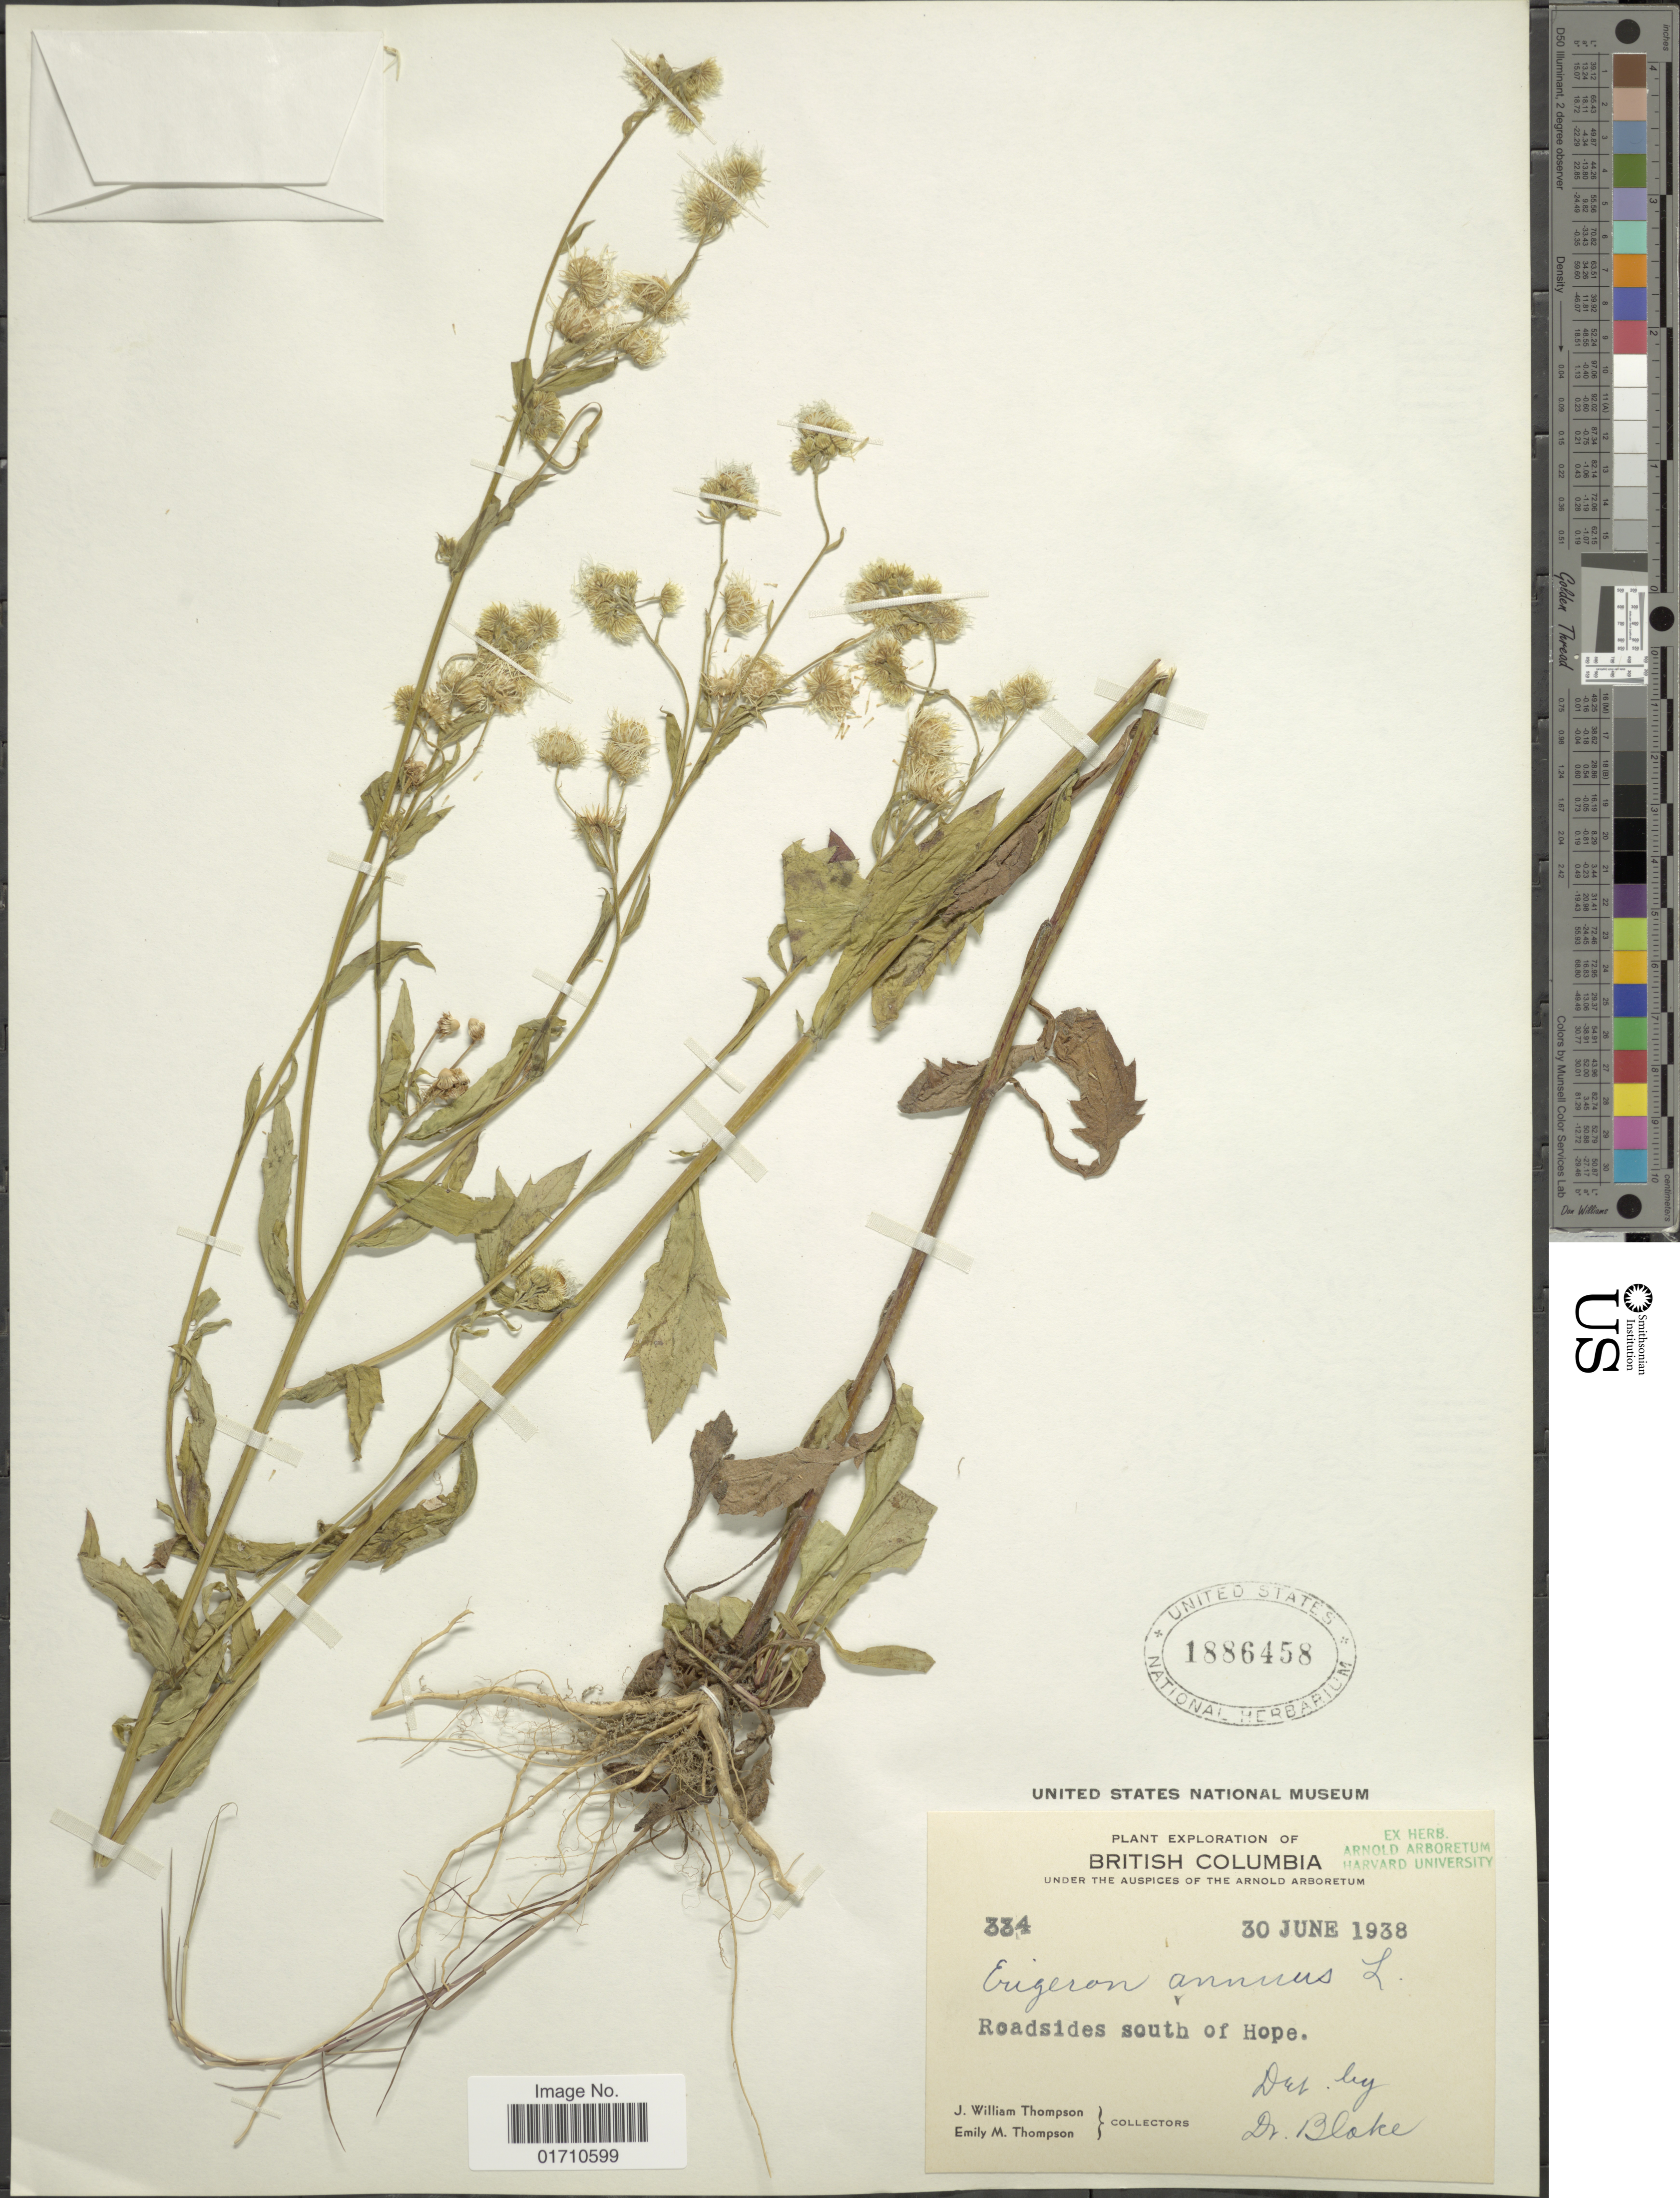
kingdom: Plantae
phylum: Tracheophyta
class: Magnoliopsida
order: Asterales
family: Asteraceae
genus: Erigeron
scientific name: Erigeron annuus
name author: (L.) Pers.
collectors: J. W. Thompson & E. M. Thompson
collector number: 334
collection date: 1938-06-30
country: Canada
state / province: British Columbia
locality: Roadsides south of Hope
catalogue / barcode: US 1886458